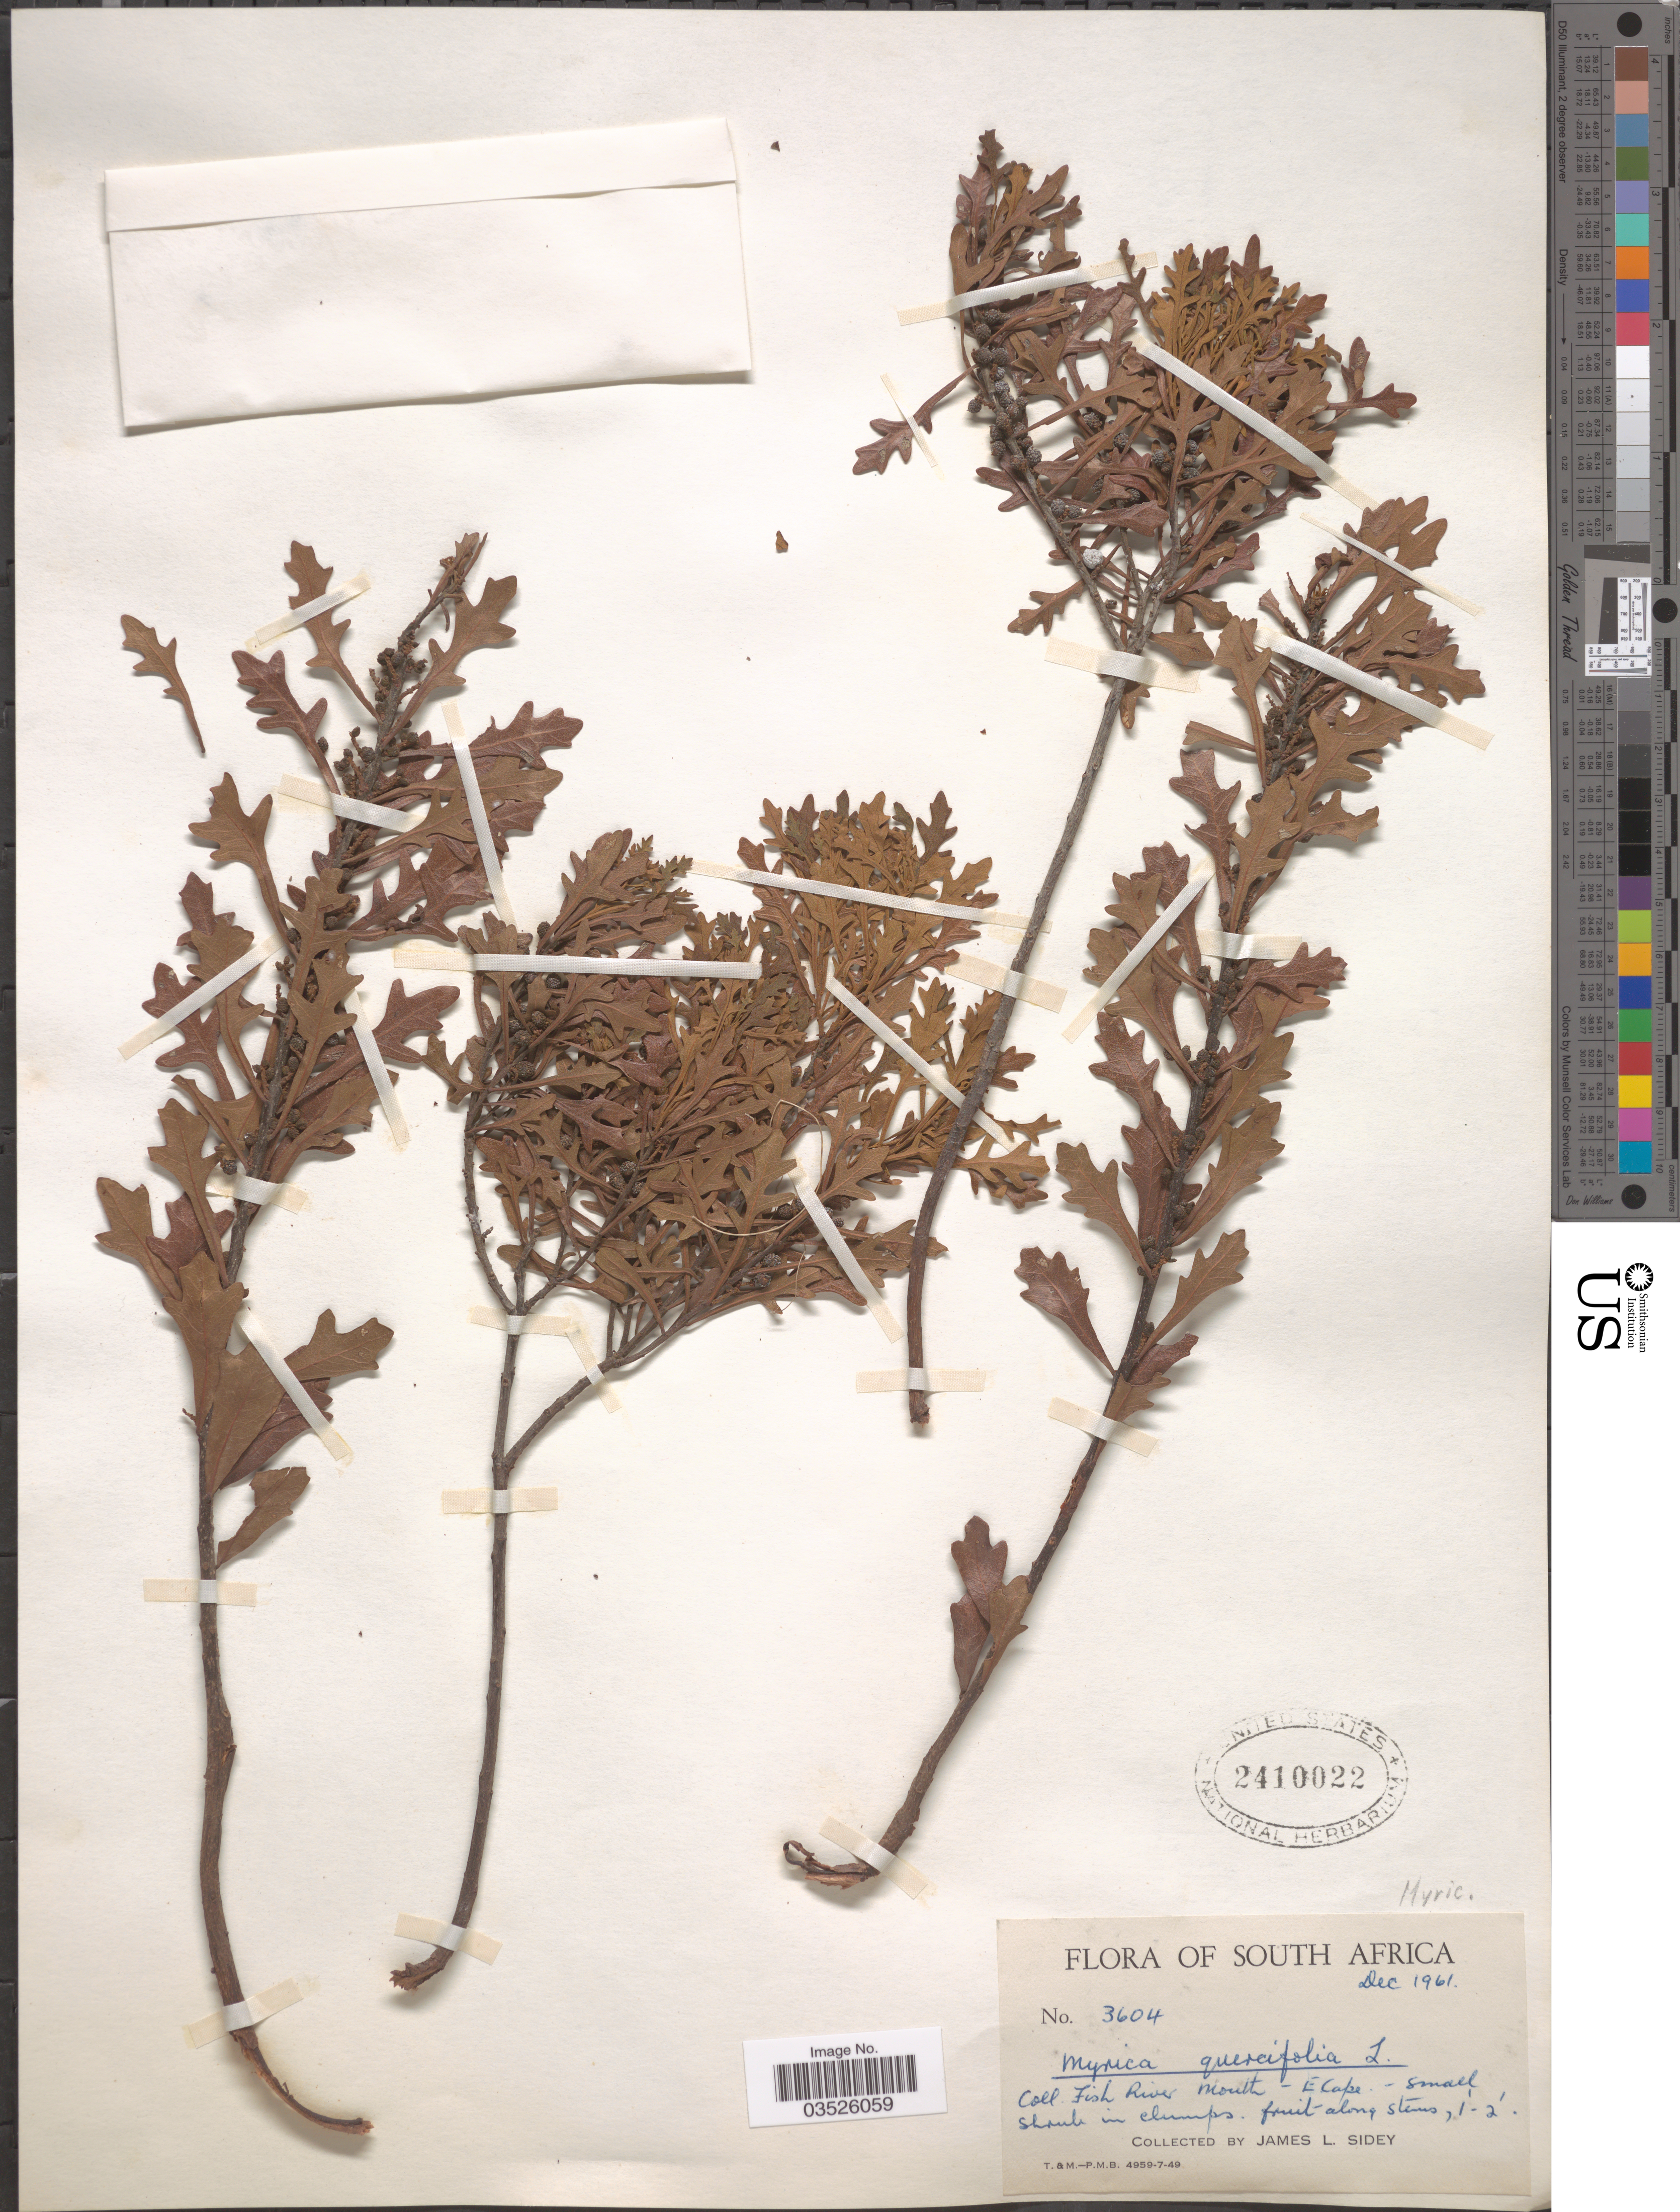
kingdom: Plantae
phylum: Tracheophyta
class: Magnoliopsida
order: Fagales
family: Myricaceae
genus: Morella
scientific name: Morella quercifolia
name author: (L.) Killick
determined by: Strong, Mark T., (BOT), Smithsonian Institution - National Museum of Natural History (UNITED STATES)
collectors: J. L. Sidey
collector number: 3604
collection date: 1961-12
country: South Africa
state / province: Eastern Cape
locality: Fish River Mouth - E. Cape.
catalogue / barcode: US 2410022